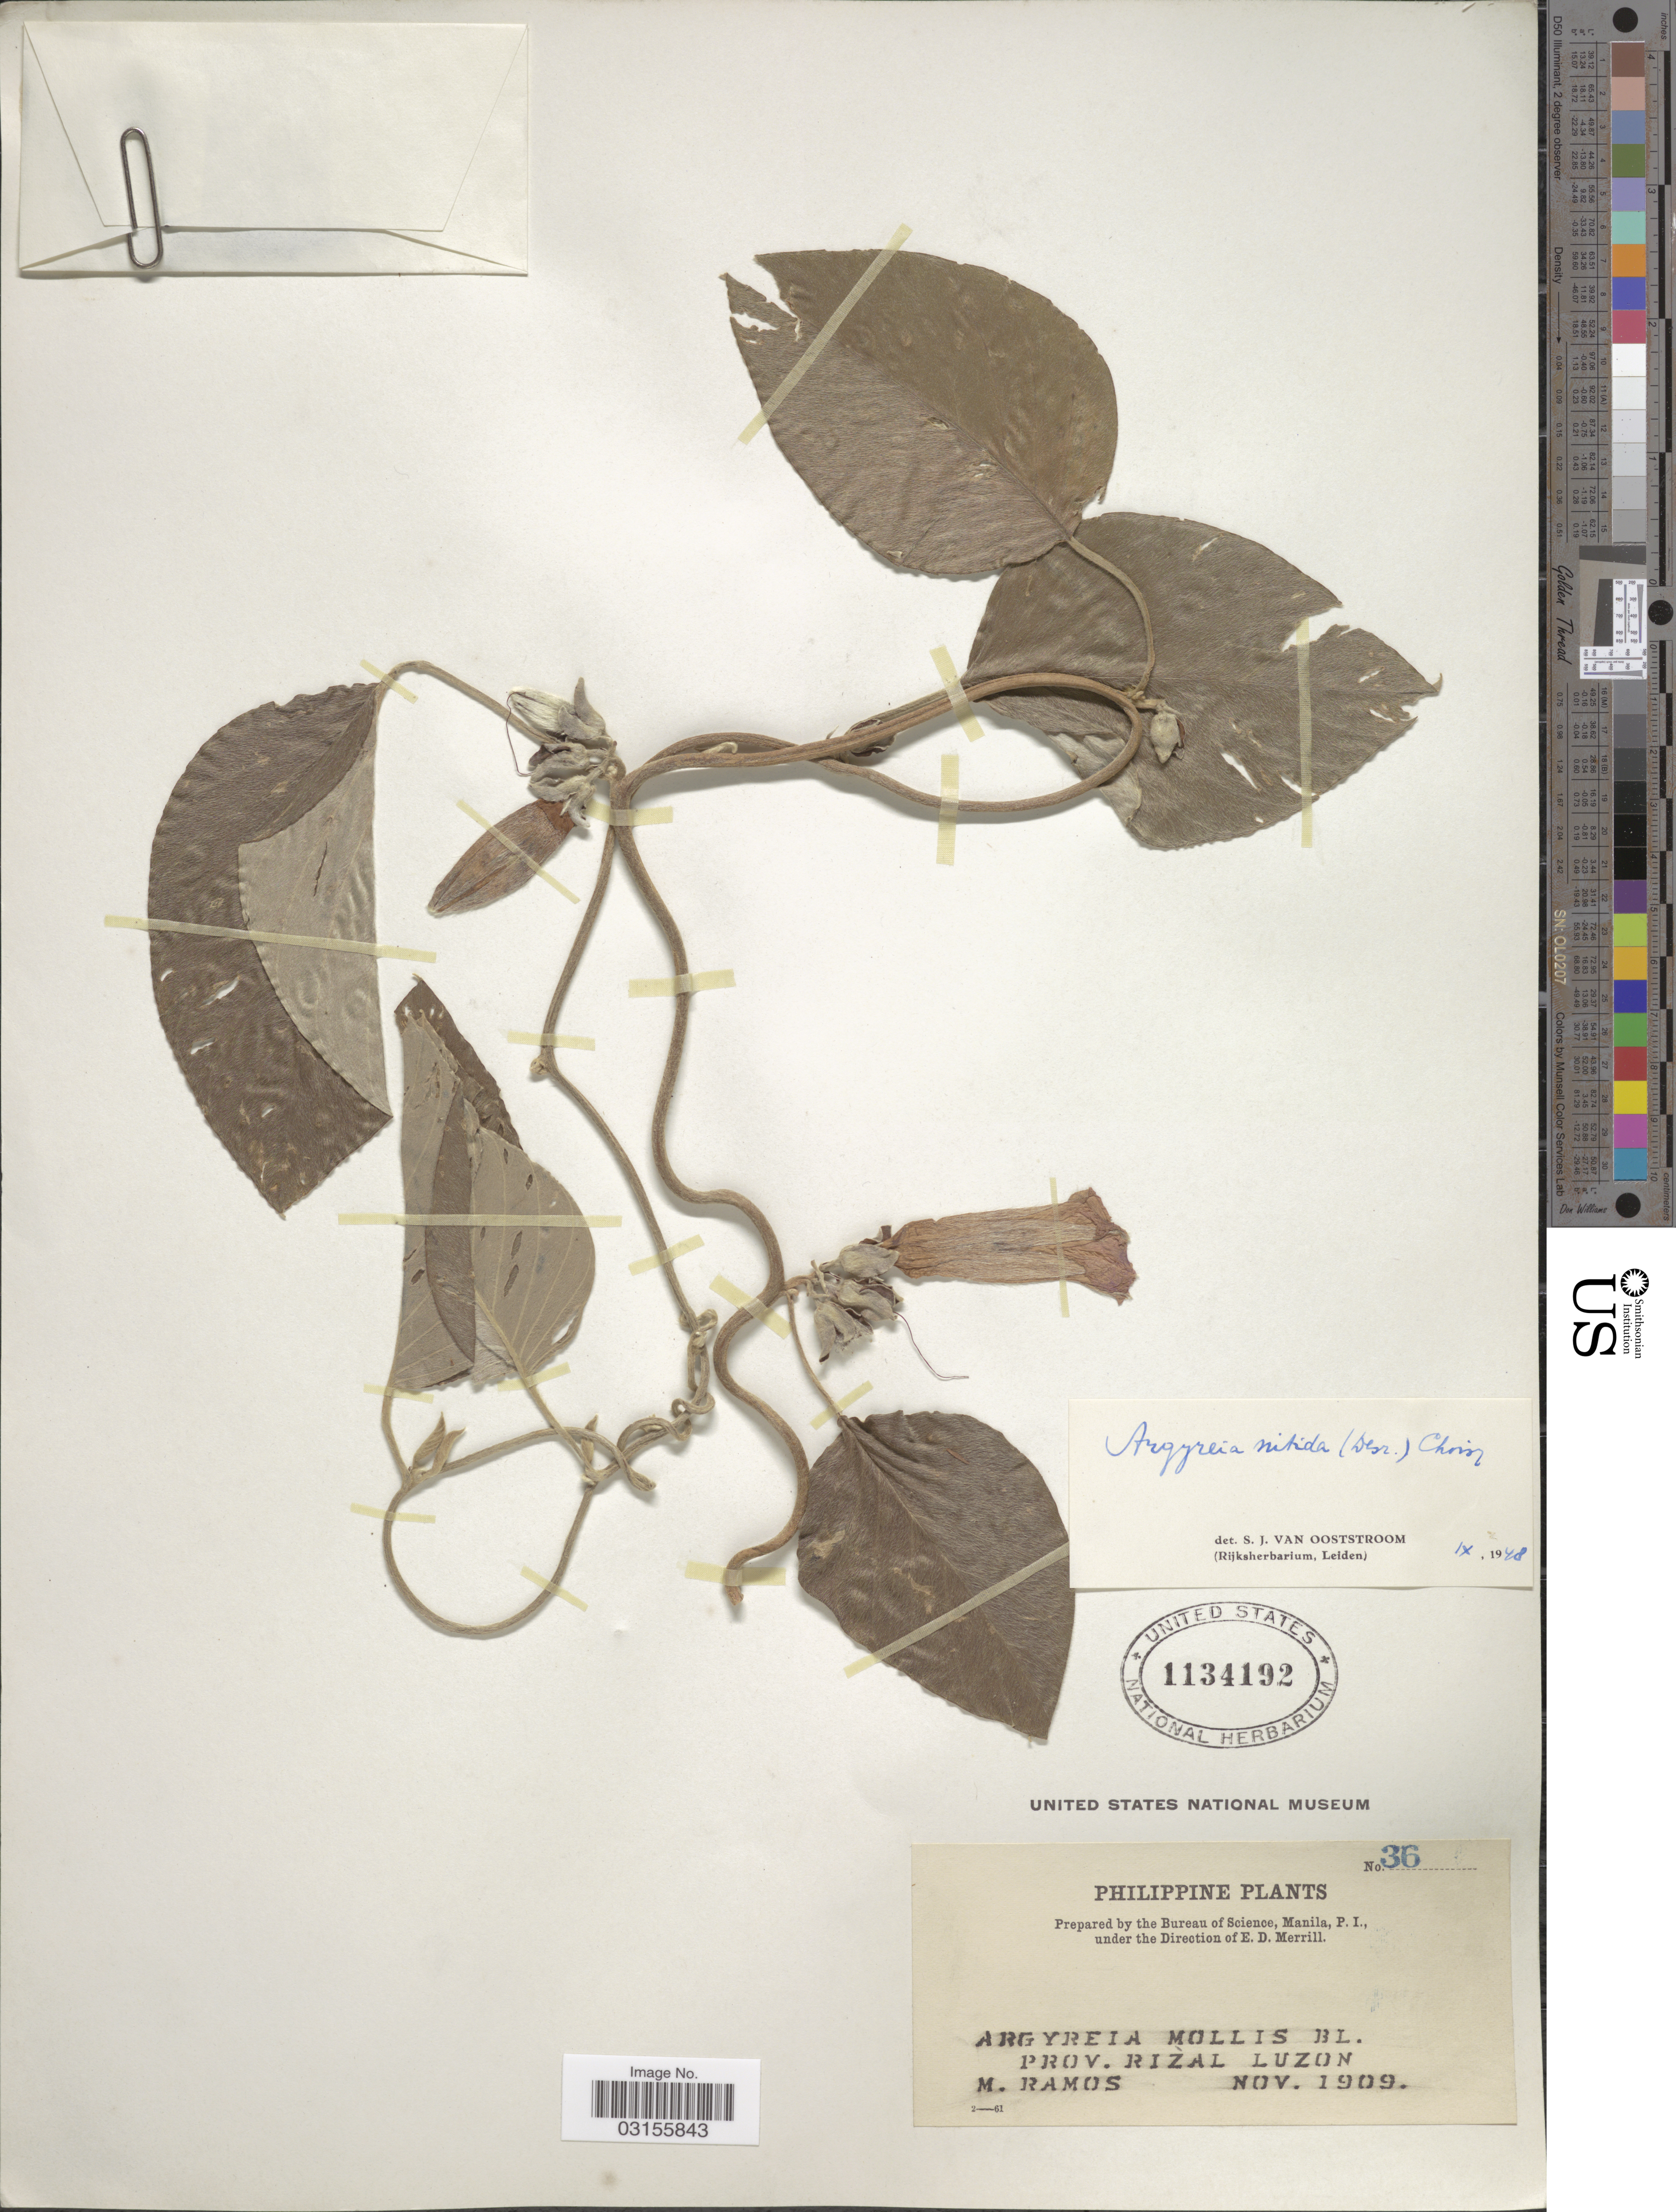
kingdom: Plantae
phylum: Tracheophyta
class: Magnoliopsida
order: Solanales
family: Convolvulaceae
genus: Argyreia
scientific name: Argyreia nitida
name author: (Desr.) Choisy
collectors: M. Ramos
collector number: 36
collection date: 1909-11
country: Philippines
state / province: Calabarzon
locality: Prov. Rizal, Luzon.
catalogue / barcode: US 1134192